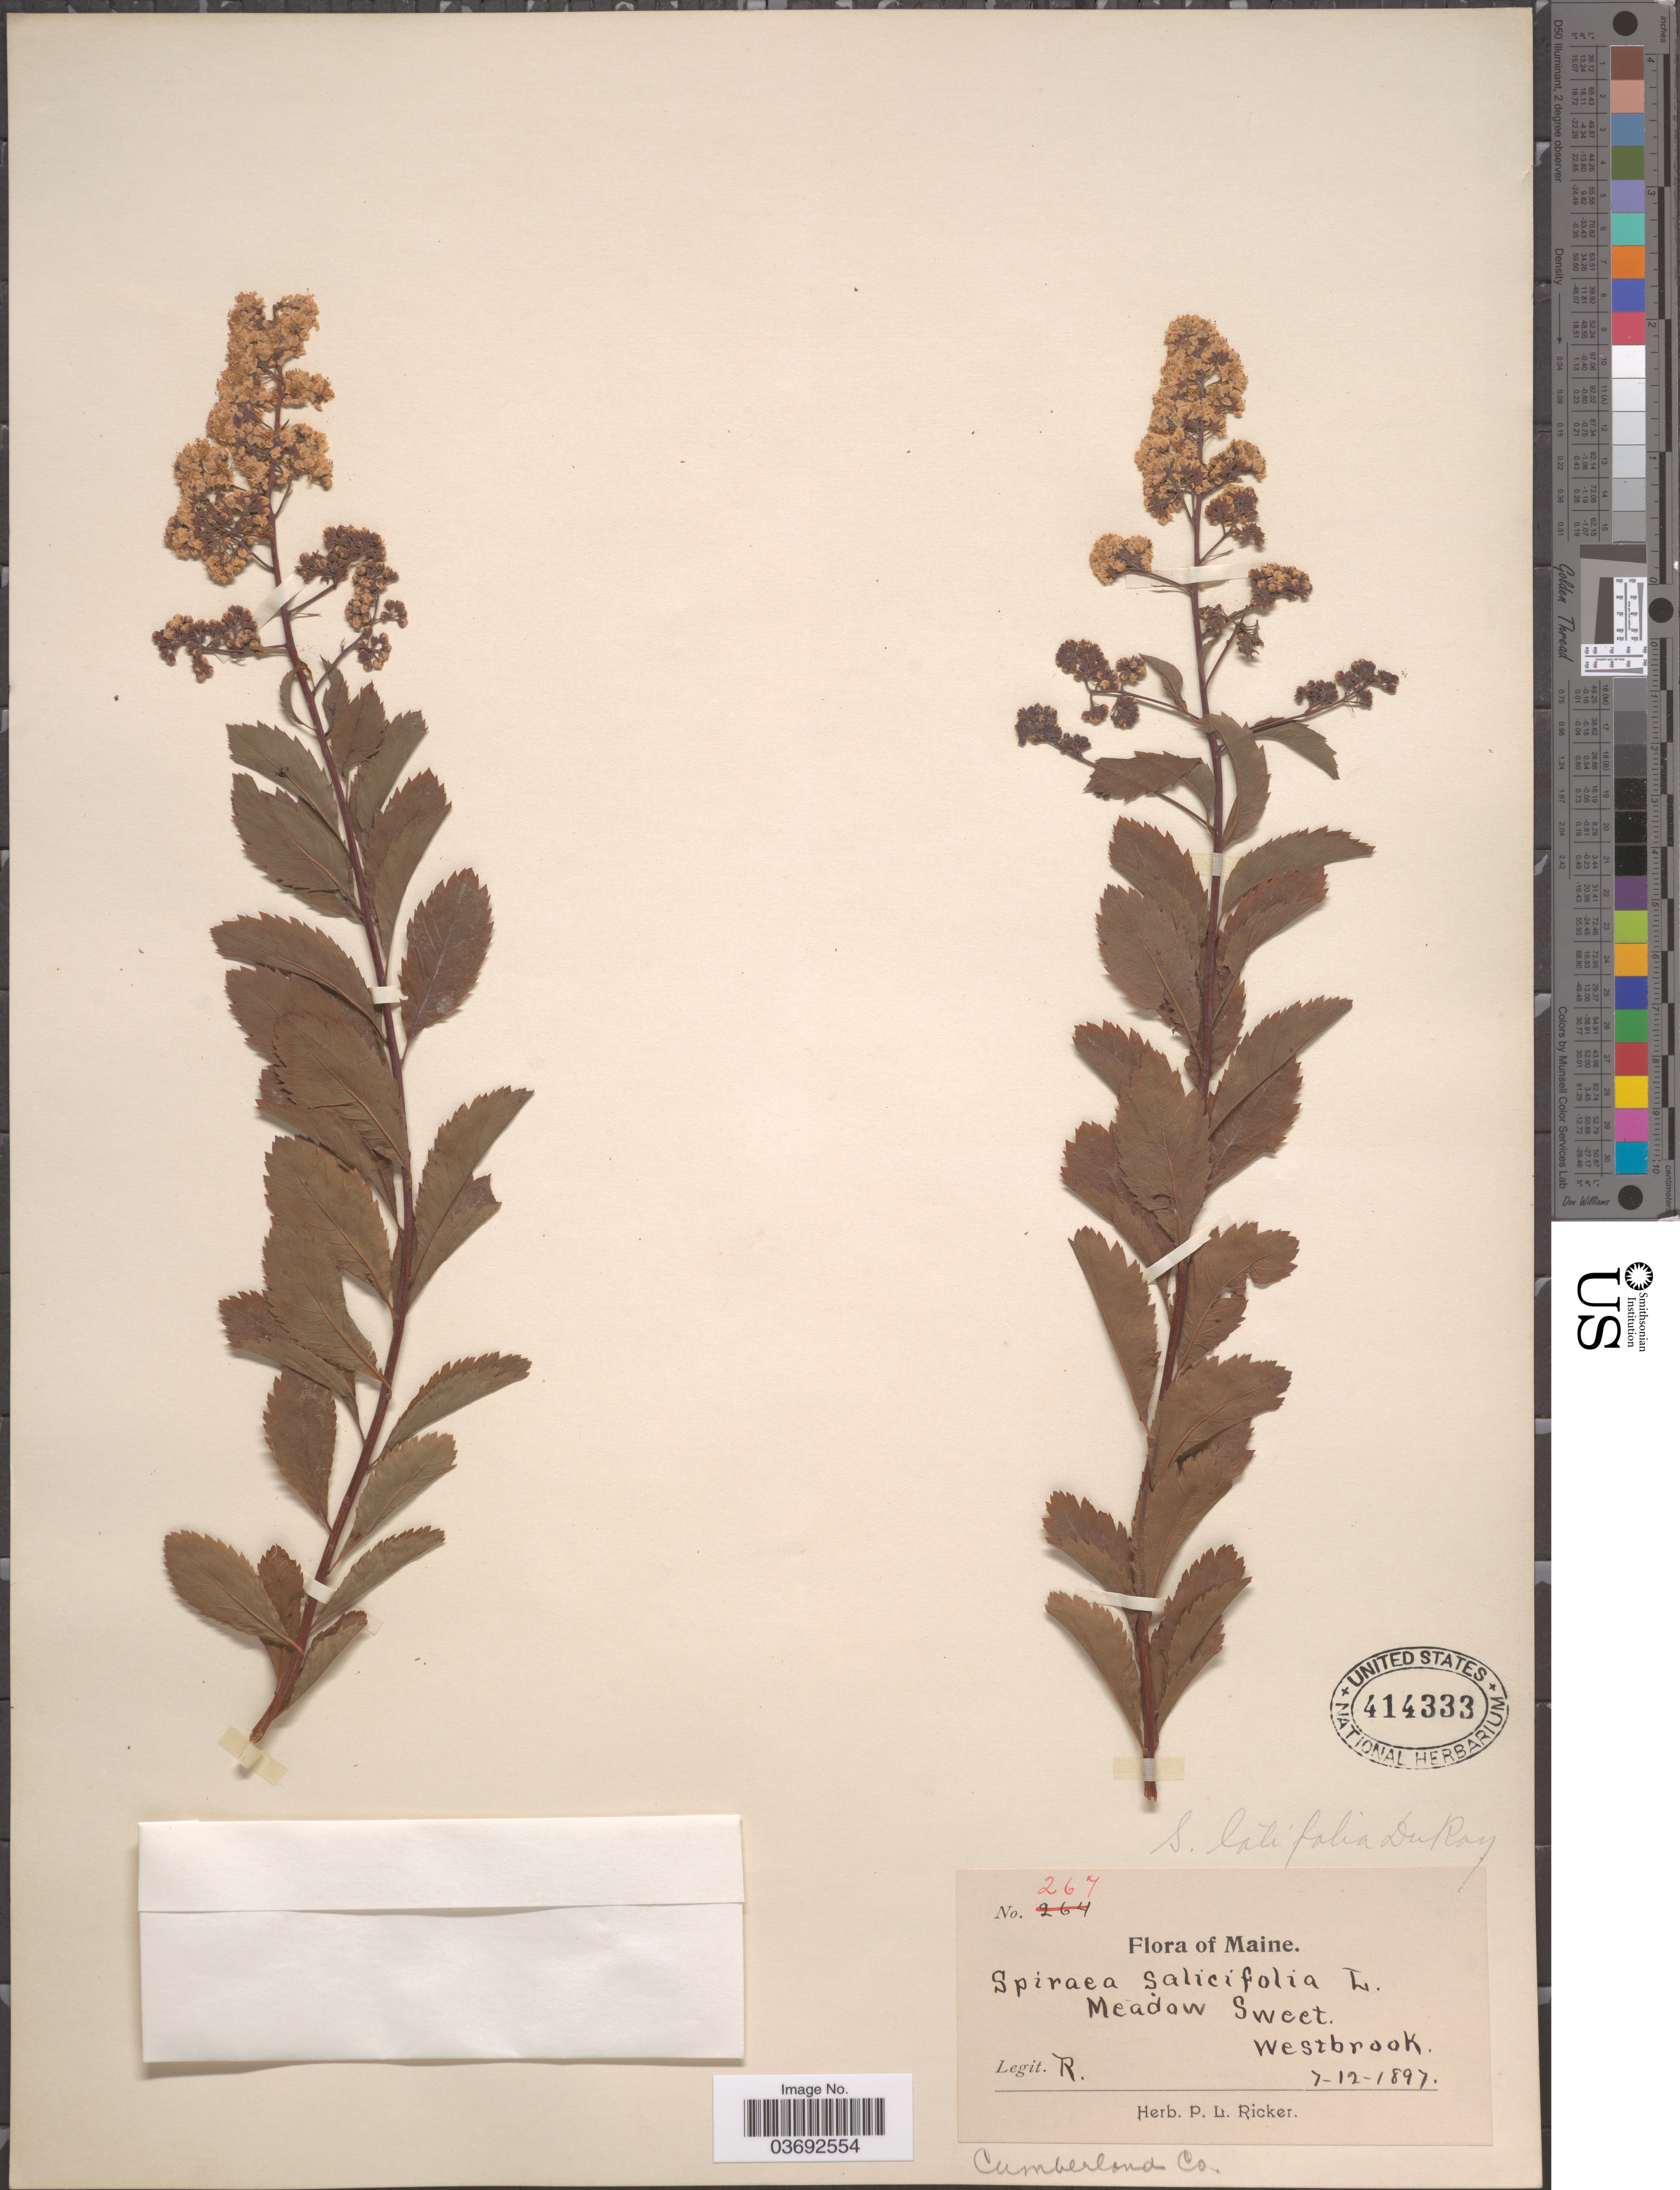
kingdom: Plantae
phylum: Tracheophyta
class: Magnoliopsida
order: Rosales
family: Rosaceae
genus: Spiraea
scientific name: Spiraea latifolia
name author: Borkh.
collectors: P. Ricker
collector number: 267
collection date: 1897-07-12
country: United States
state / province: Maine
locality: Westbrook. Cumberland Co. Meadow Sweet. [unsure placement]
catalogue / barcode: US 414333